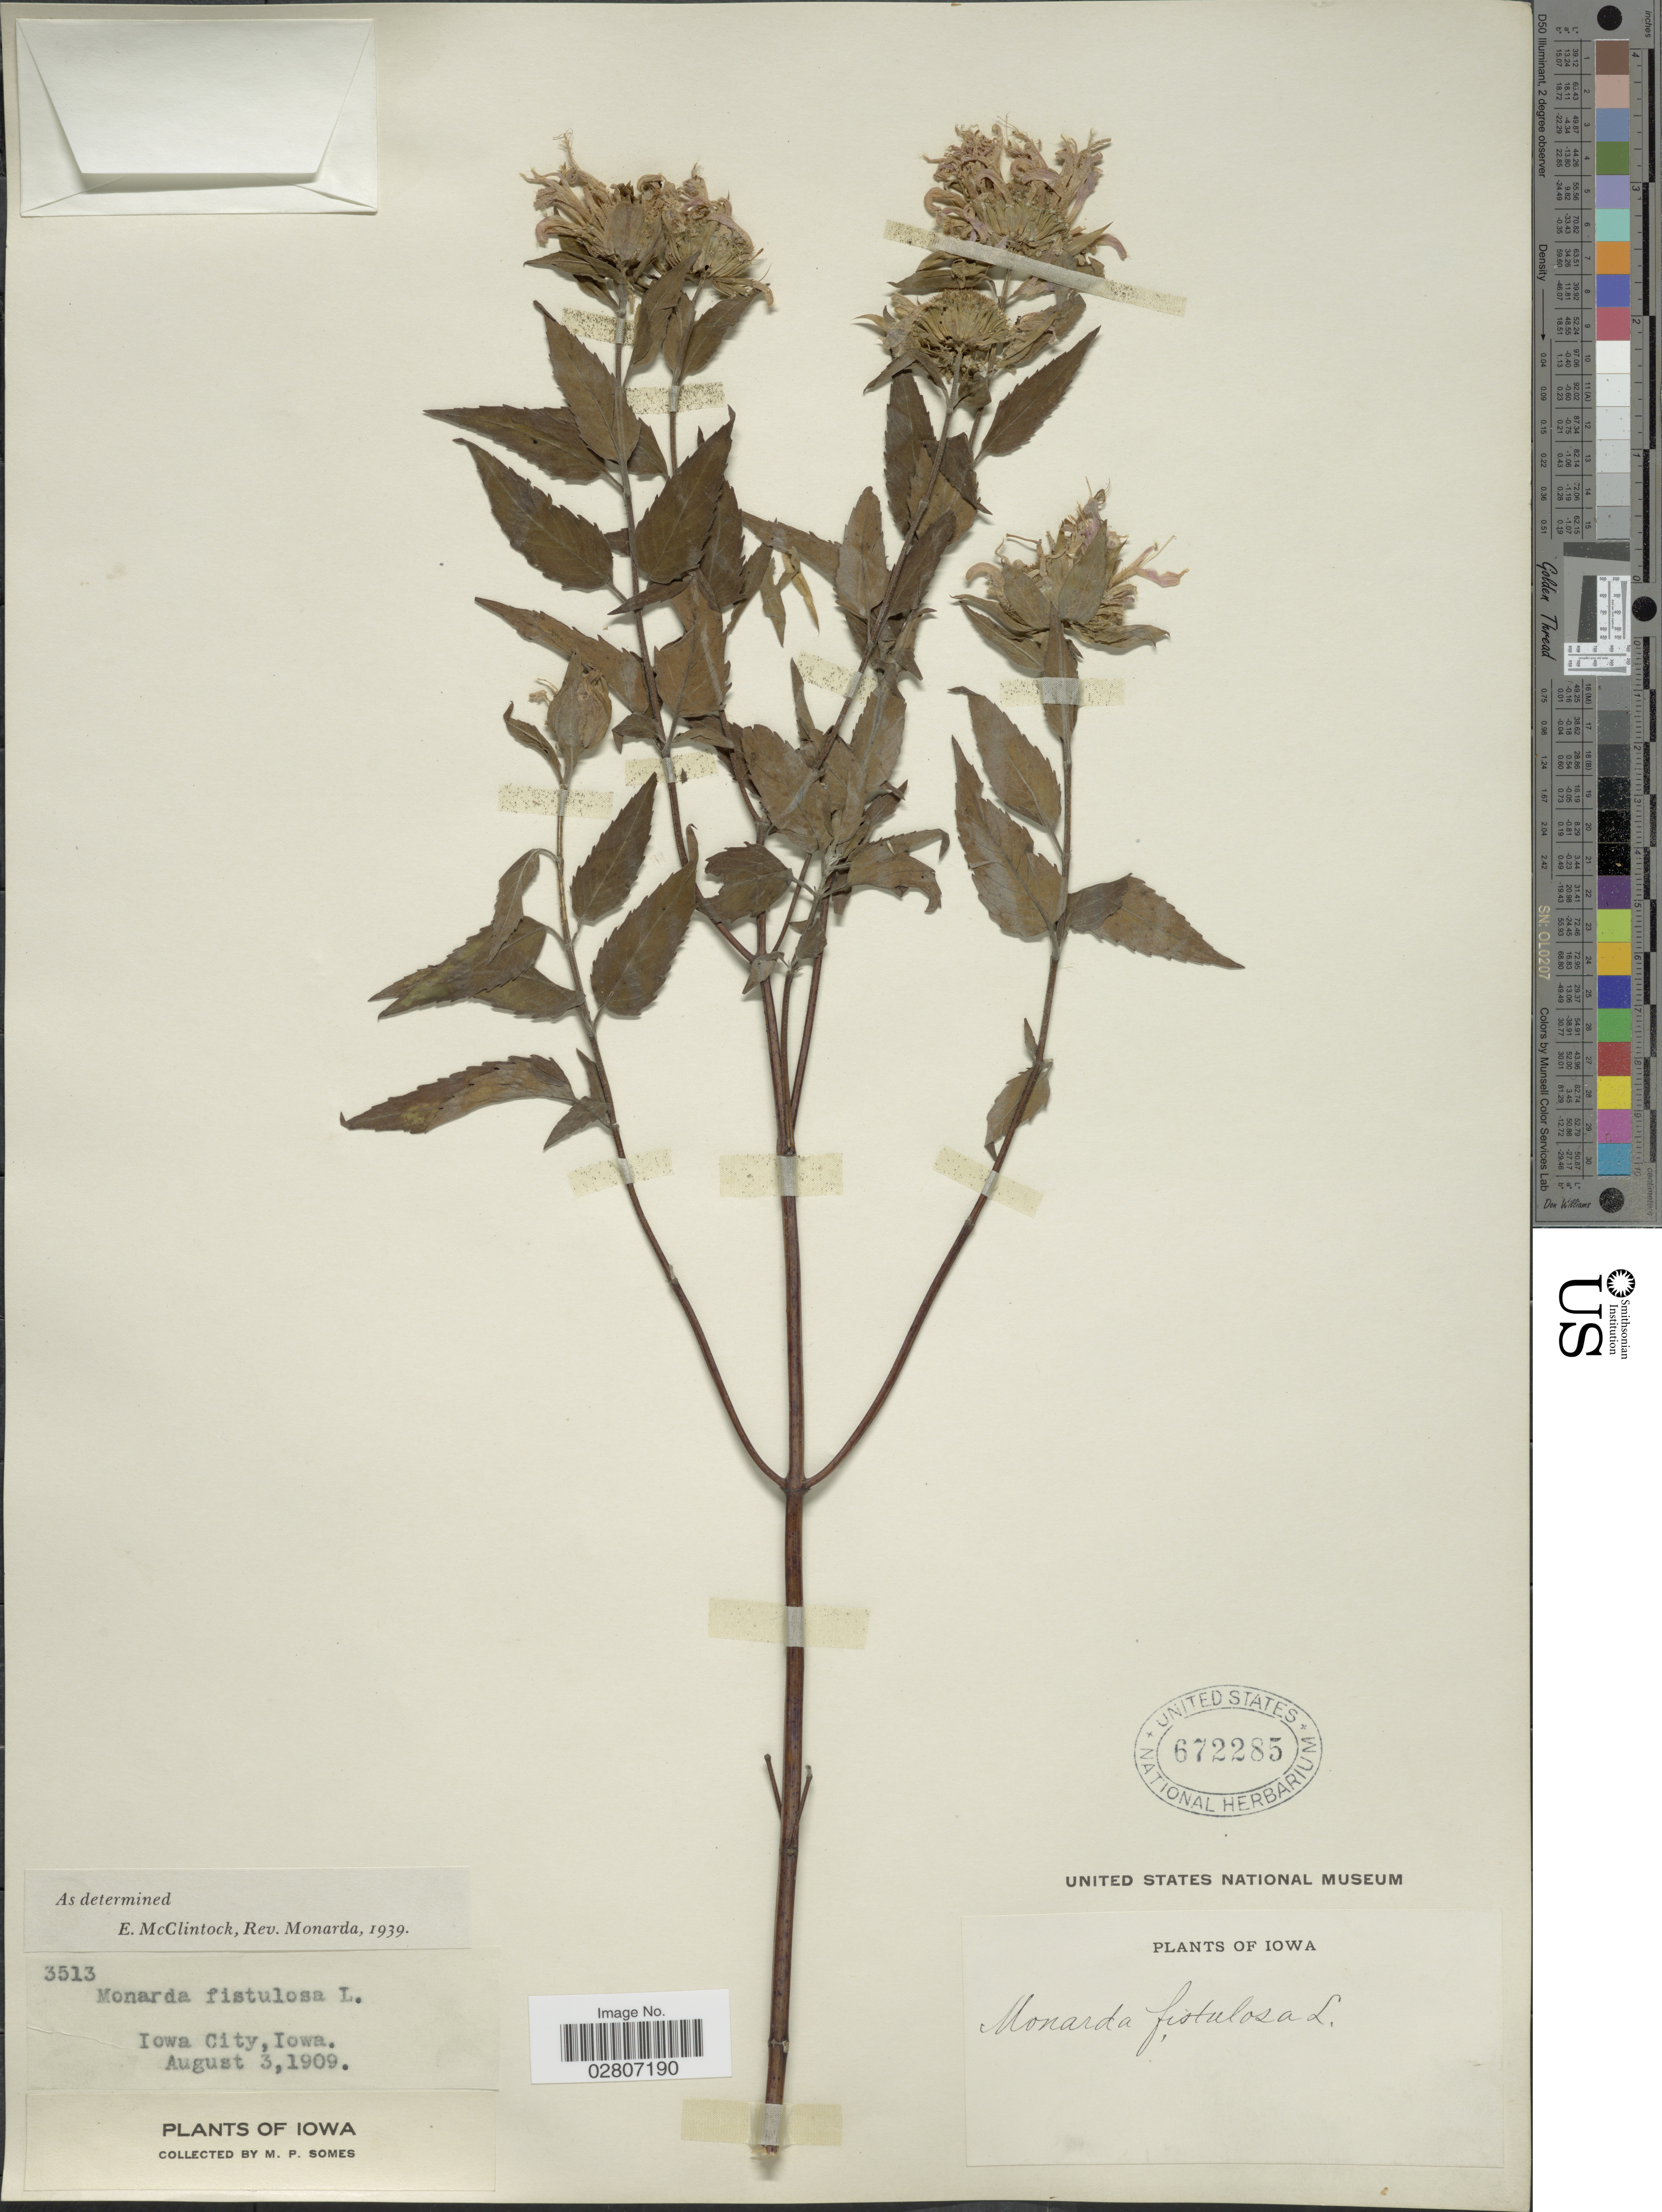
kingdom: Plantae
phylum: Tracheophyta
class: Magnoliopsida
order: Lamiales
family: Lamiaceae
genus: Monarda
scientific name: Monarda fistulosa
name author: L.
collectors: M. Somes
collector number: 3513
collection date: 1909-08-03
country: United States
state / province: Iowa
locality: Iowa City.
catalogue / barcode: US 672285